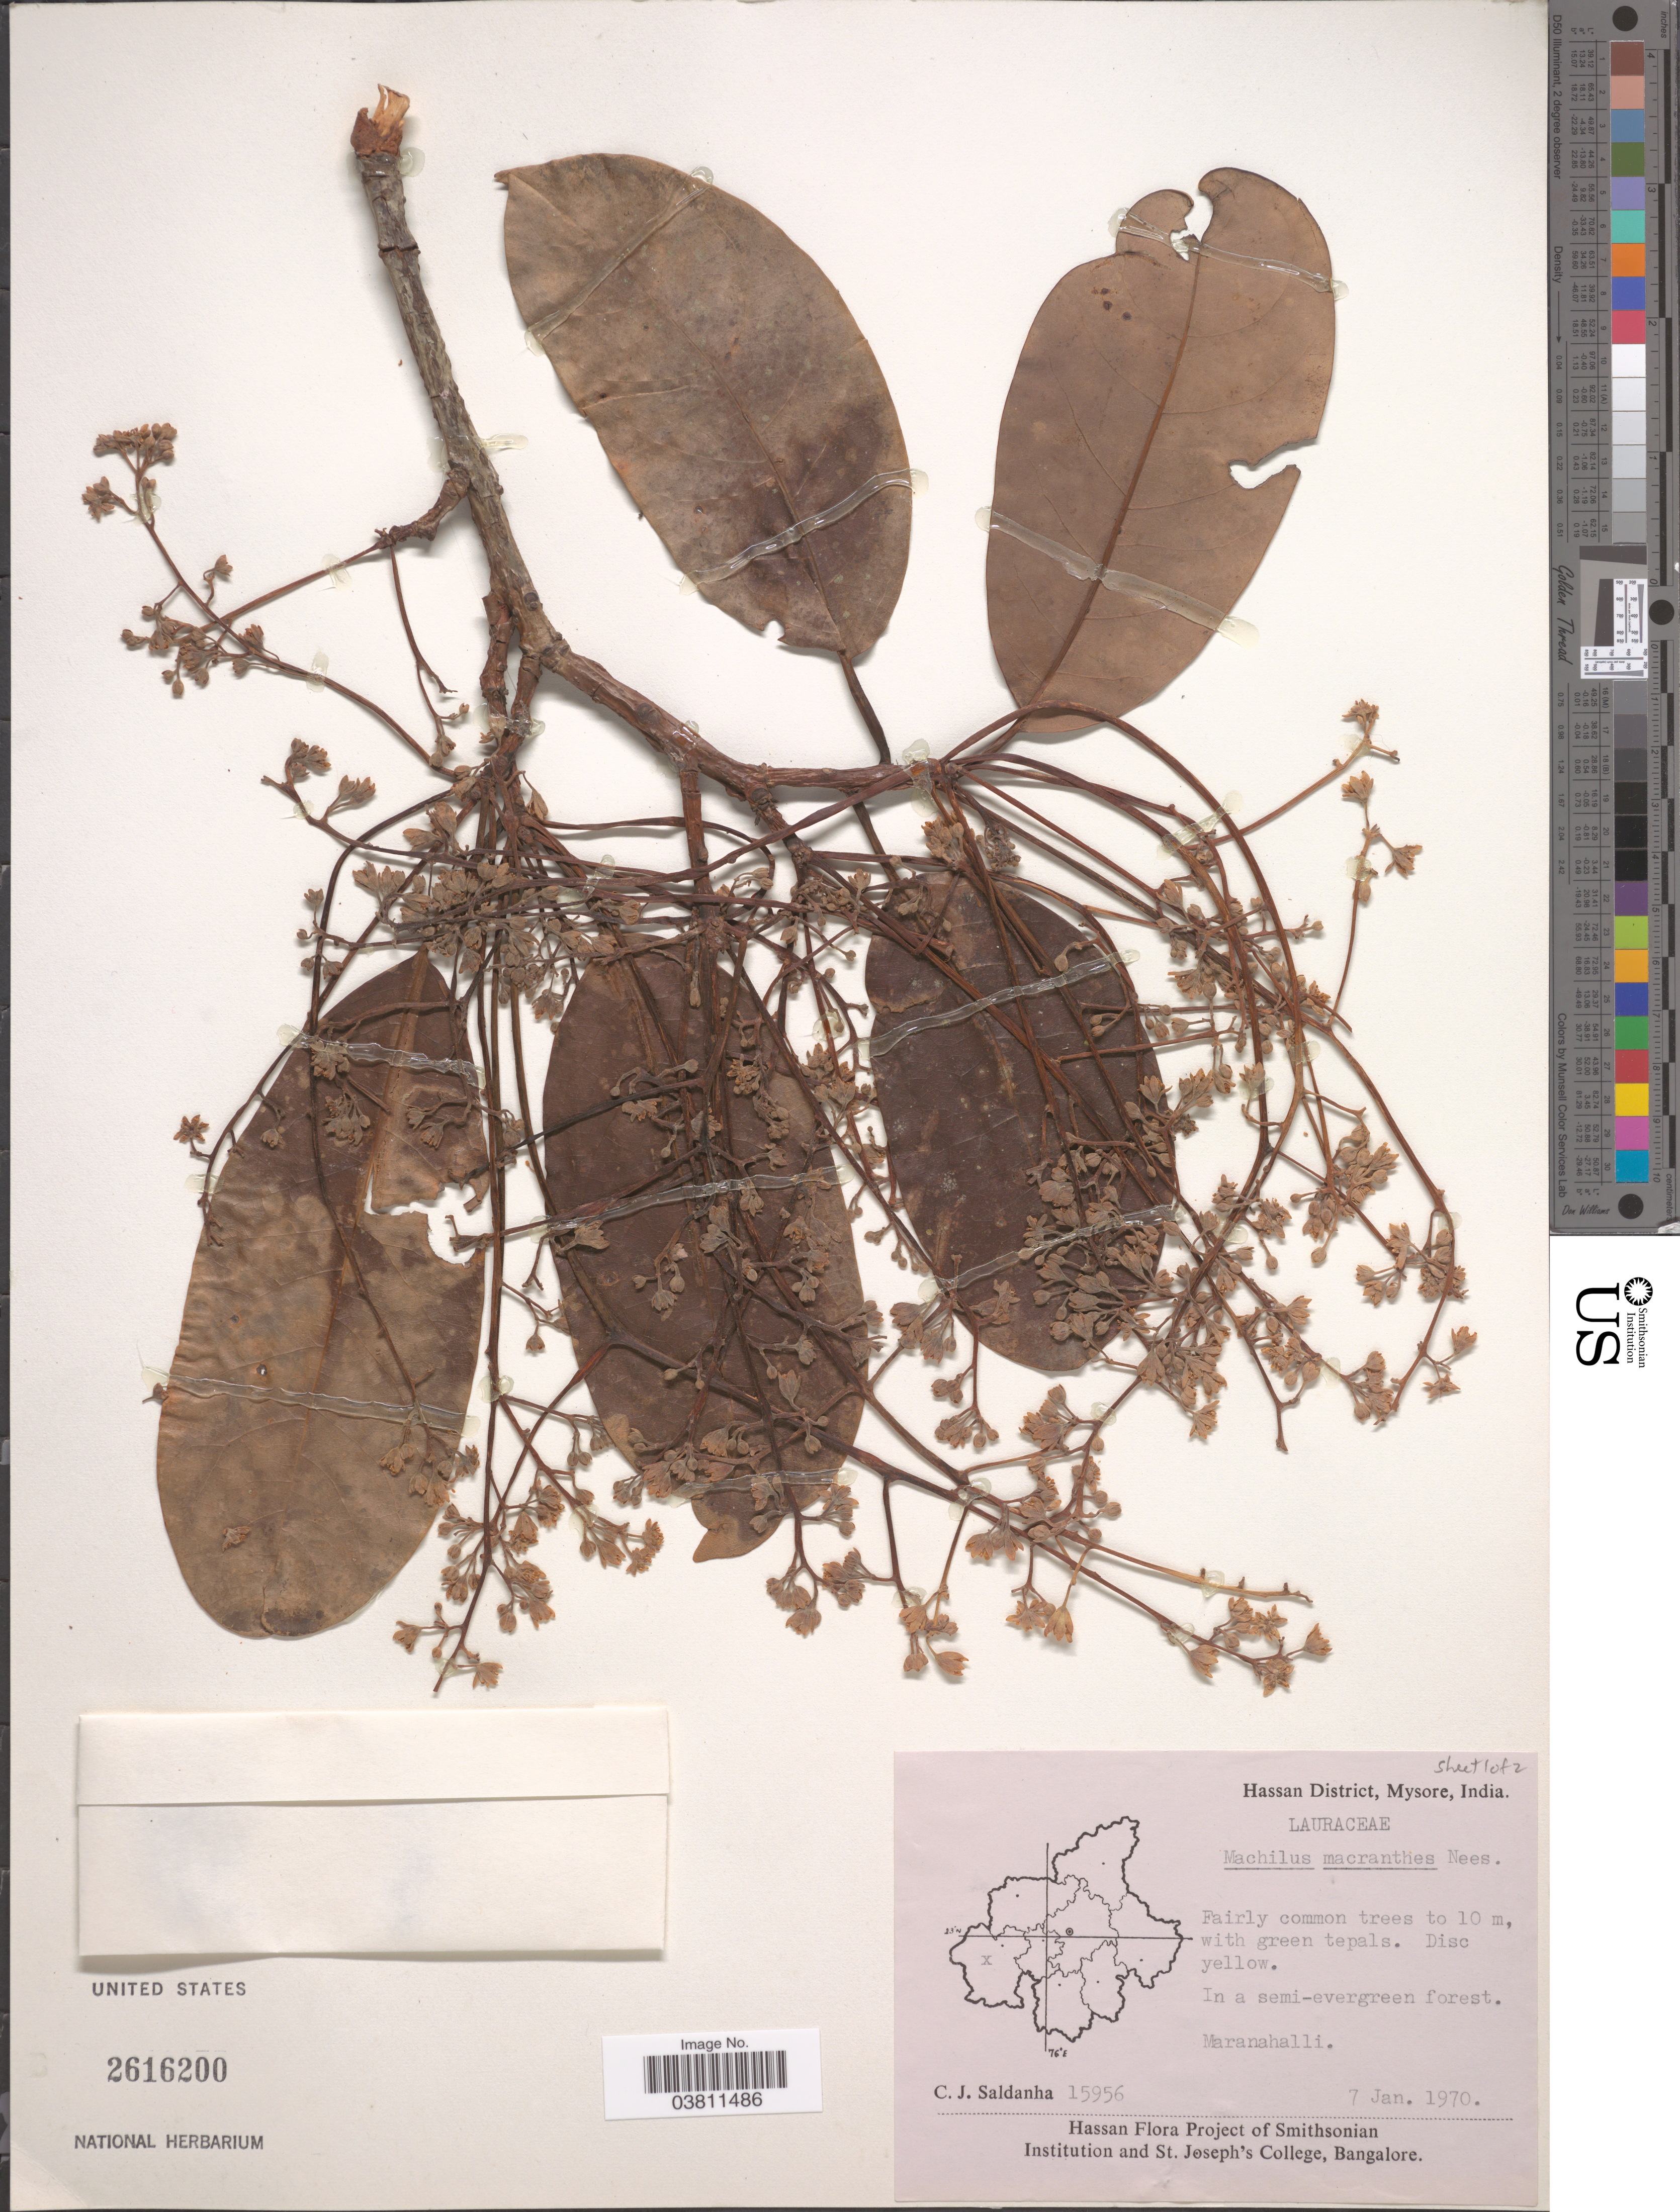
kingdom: Plantae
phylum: Tracheophyta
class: Magnoliopsida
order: Laurales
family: Lauraceae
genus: Persea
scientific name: Persea macrantha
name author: (Nees) Kosterm.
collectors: C. J. Saldanha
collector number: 15956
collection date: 1970-01-07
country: India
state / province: Karnataka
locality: Hassan District, Mysore. In a semi-evergreen forest. Maranahalli.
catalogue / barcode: US 2616200